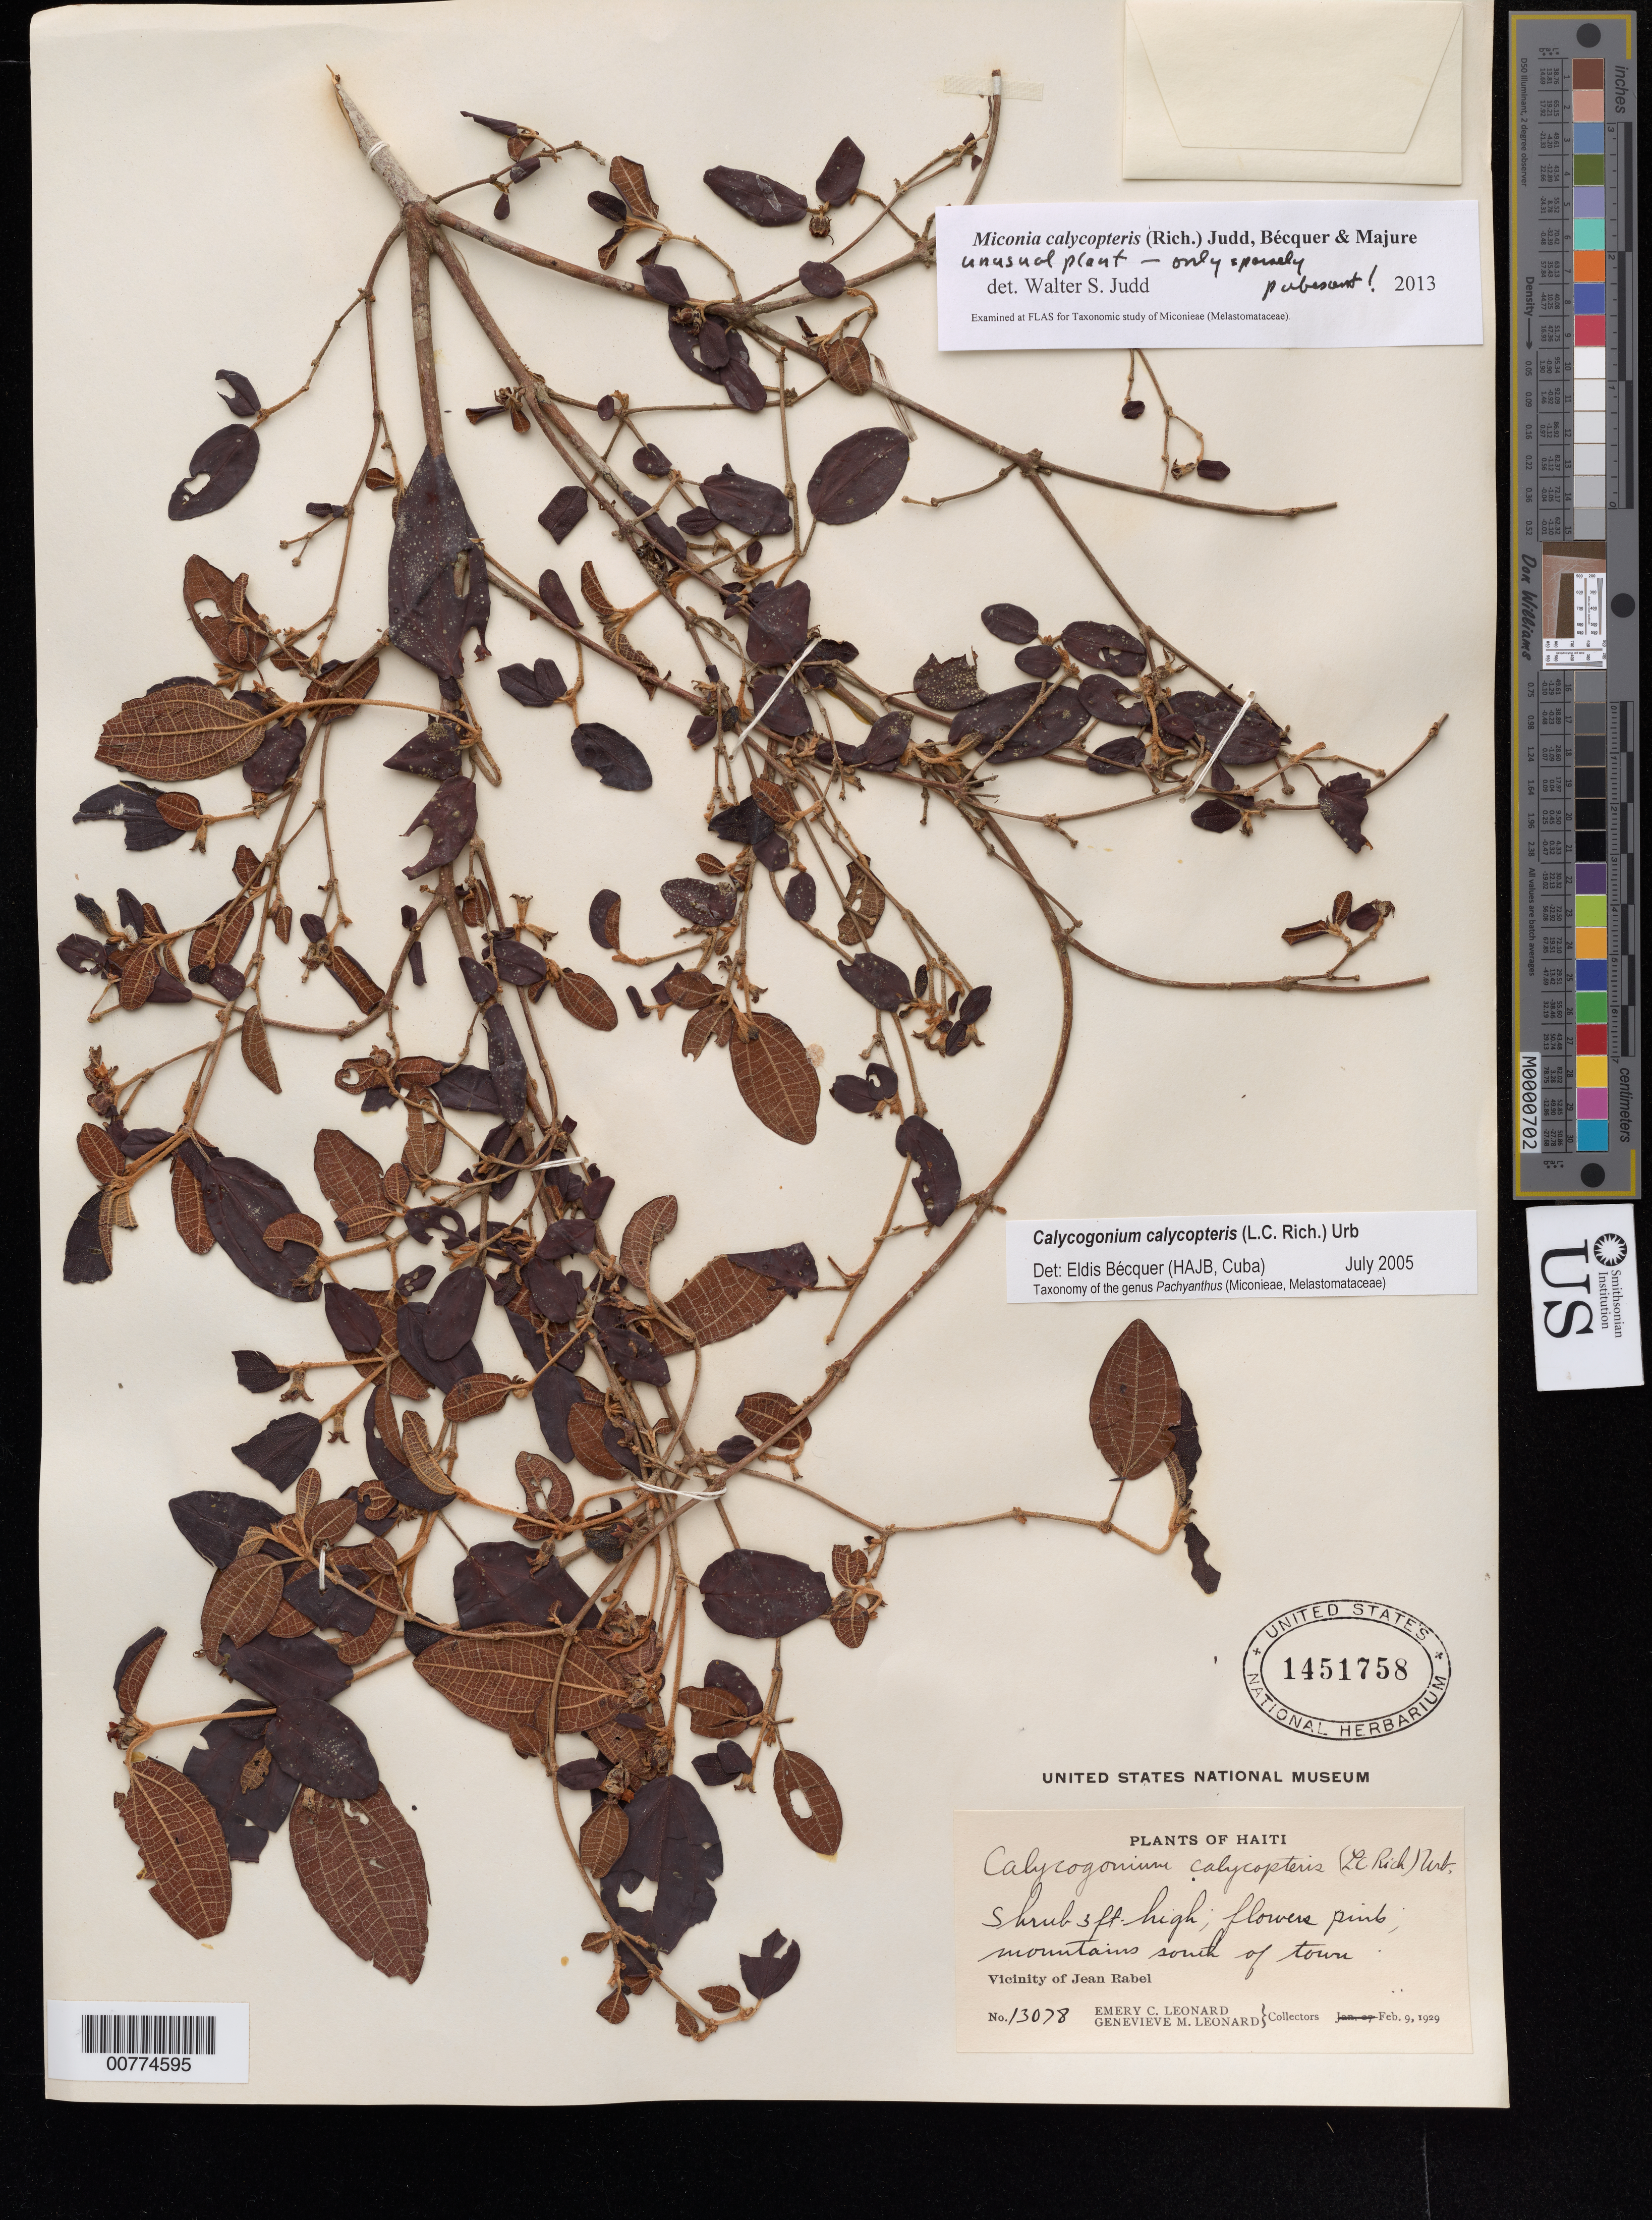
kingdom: Plantae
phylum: Tracheophyta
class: Magnoliopsida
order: Myrtales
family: Melastomataceae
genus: Miconia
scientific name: Miconia calycopteris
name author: (Rich.) Judd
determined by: Judd, Walter S.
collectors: E. C. Leonard & G. M. Leonard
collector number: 13078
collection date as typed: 09 Feb 1929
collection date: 1929-02-09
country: Haiti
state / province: Nord-Ouest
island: Hispaniola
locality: Vicinity of Jean Rabel, mountains south of town.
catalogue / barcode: US 1451758